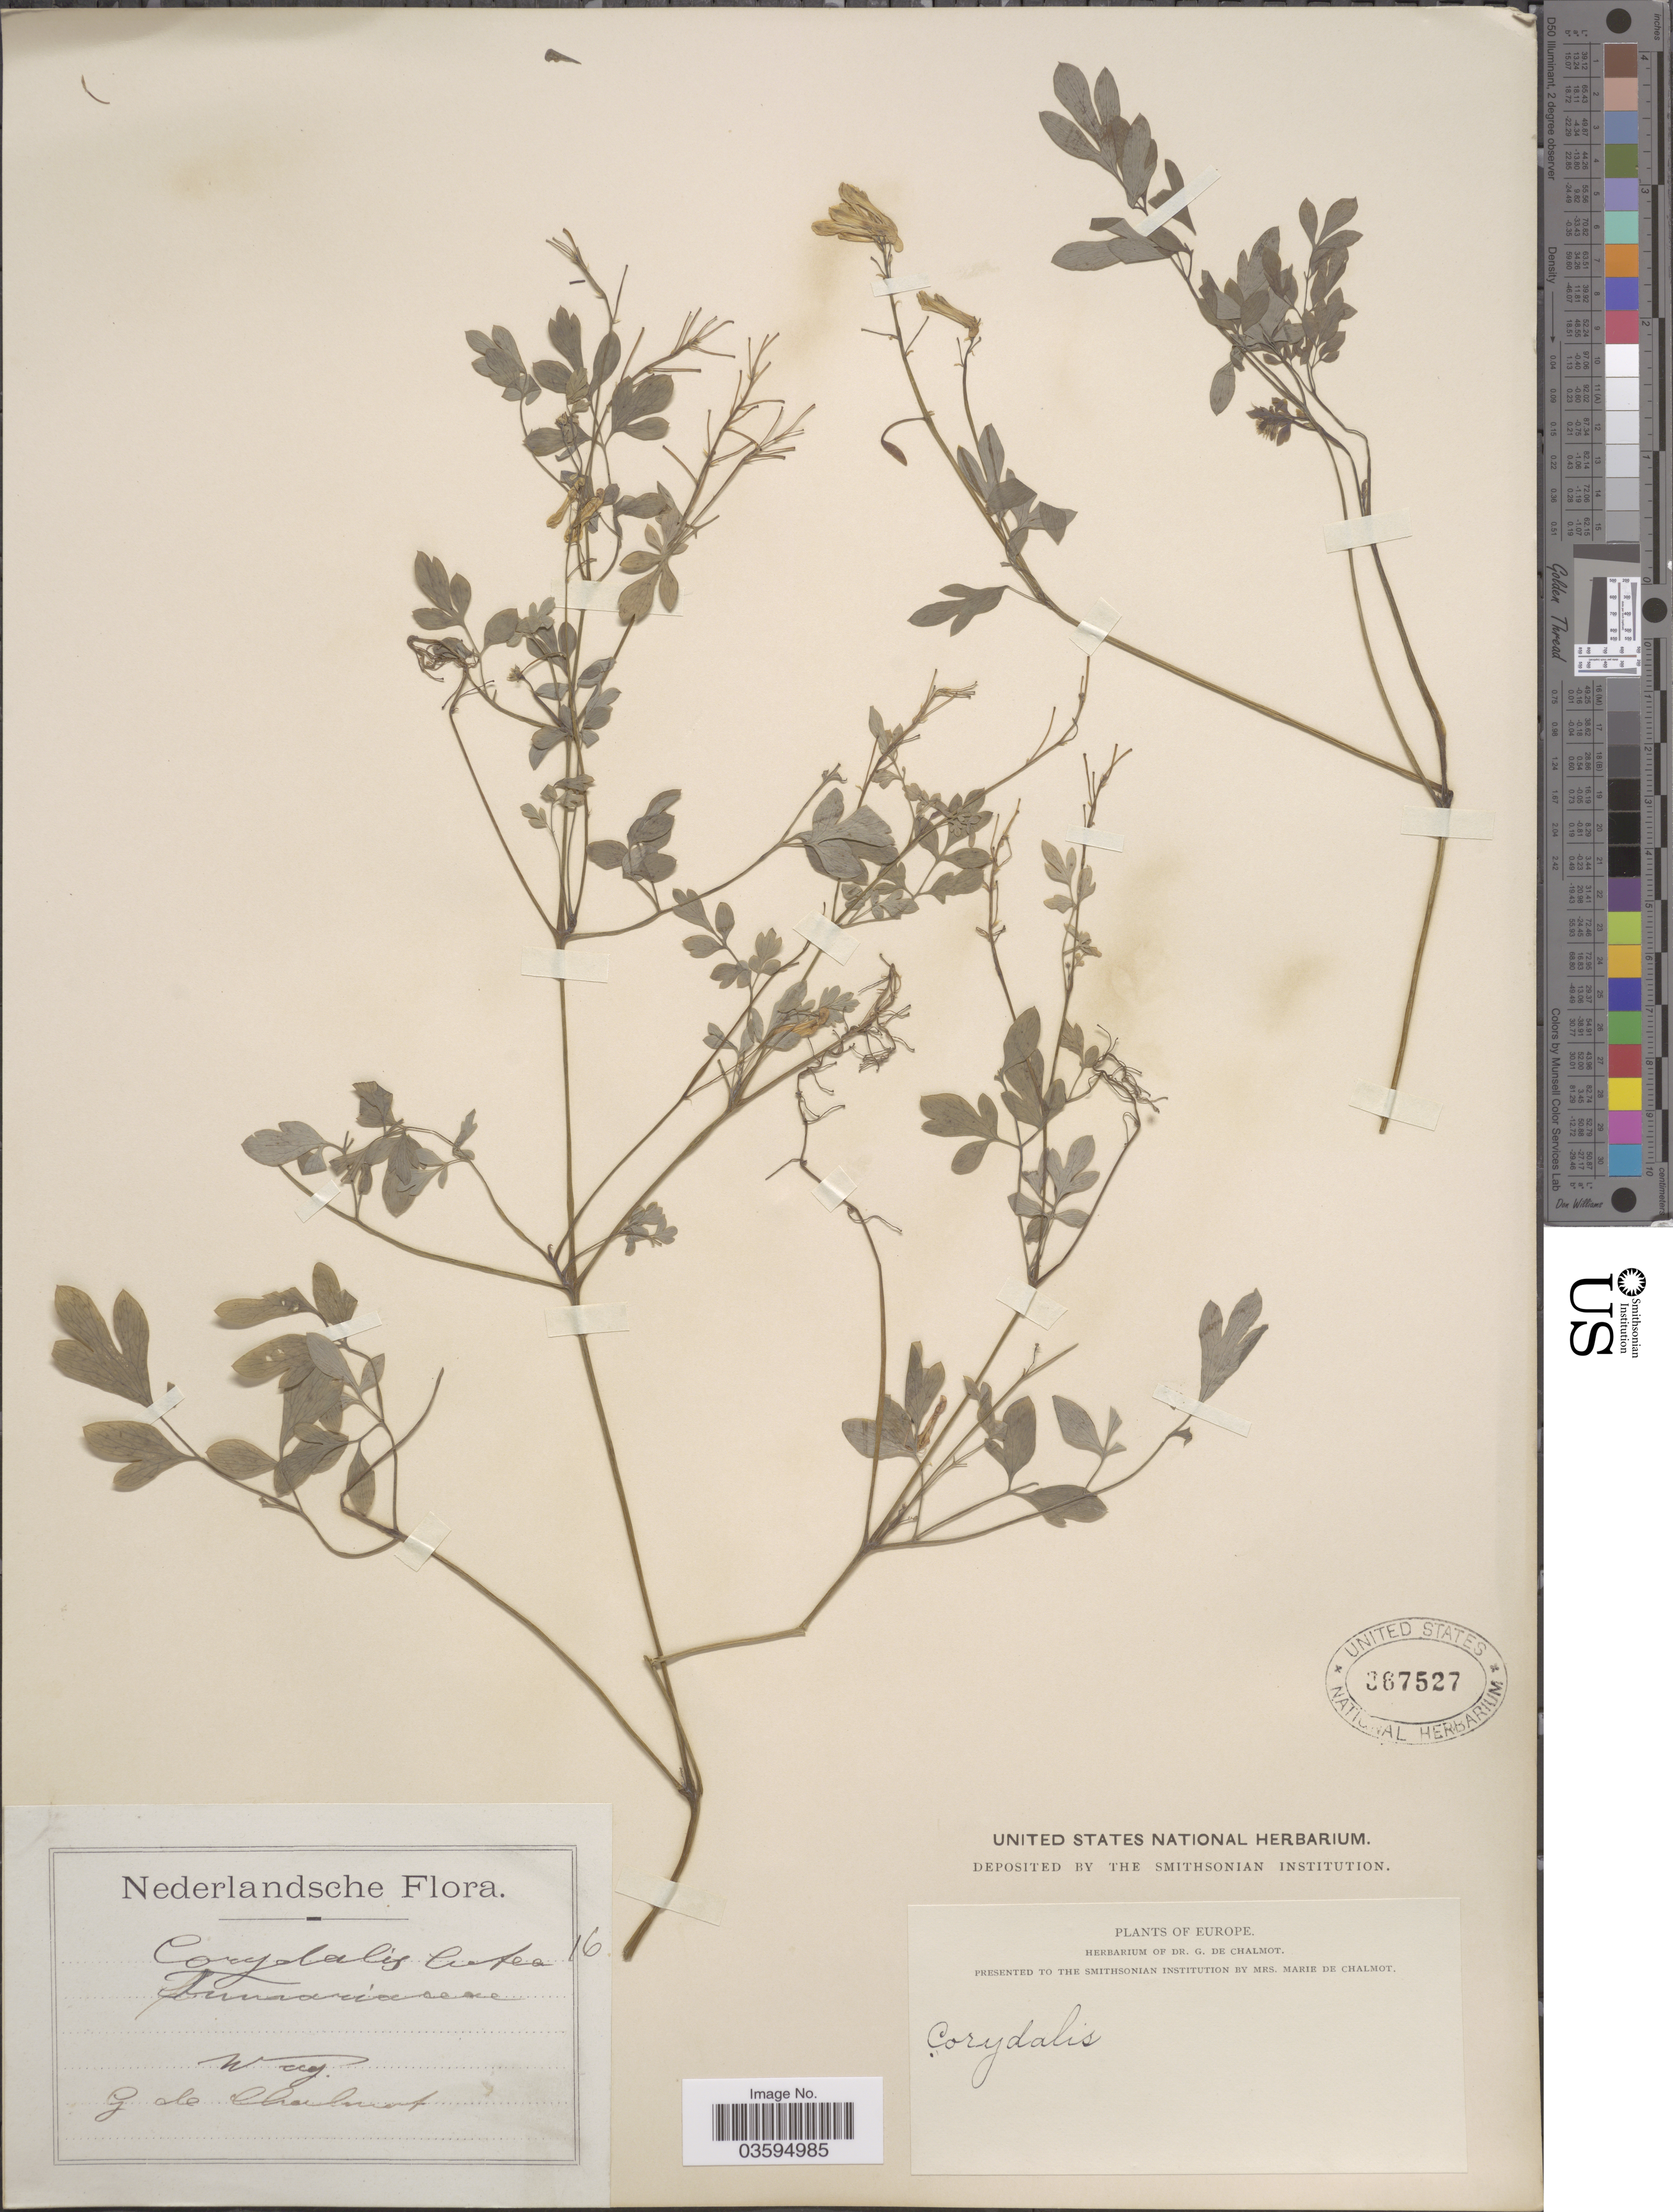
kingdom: Plantae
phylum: Tracheophyta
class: Magnoliopsida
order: Ranunculales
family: Papaveraceae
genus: Pseudofumaria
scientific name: Pseudofumaria lutea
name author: (L.) Borkh.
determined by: Strong, M. T., (US), Smithsonian Institution - National Museum of Natural History (UNITED STATES)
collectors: G. de Chalmot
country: Netherlands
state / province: Gelderland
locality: Wag.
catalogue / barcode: US 367527